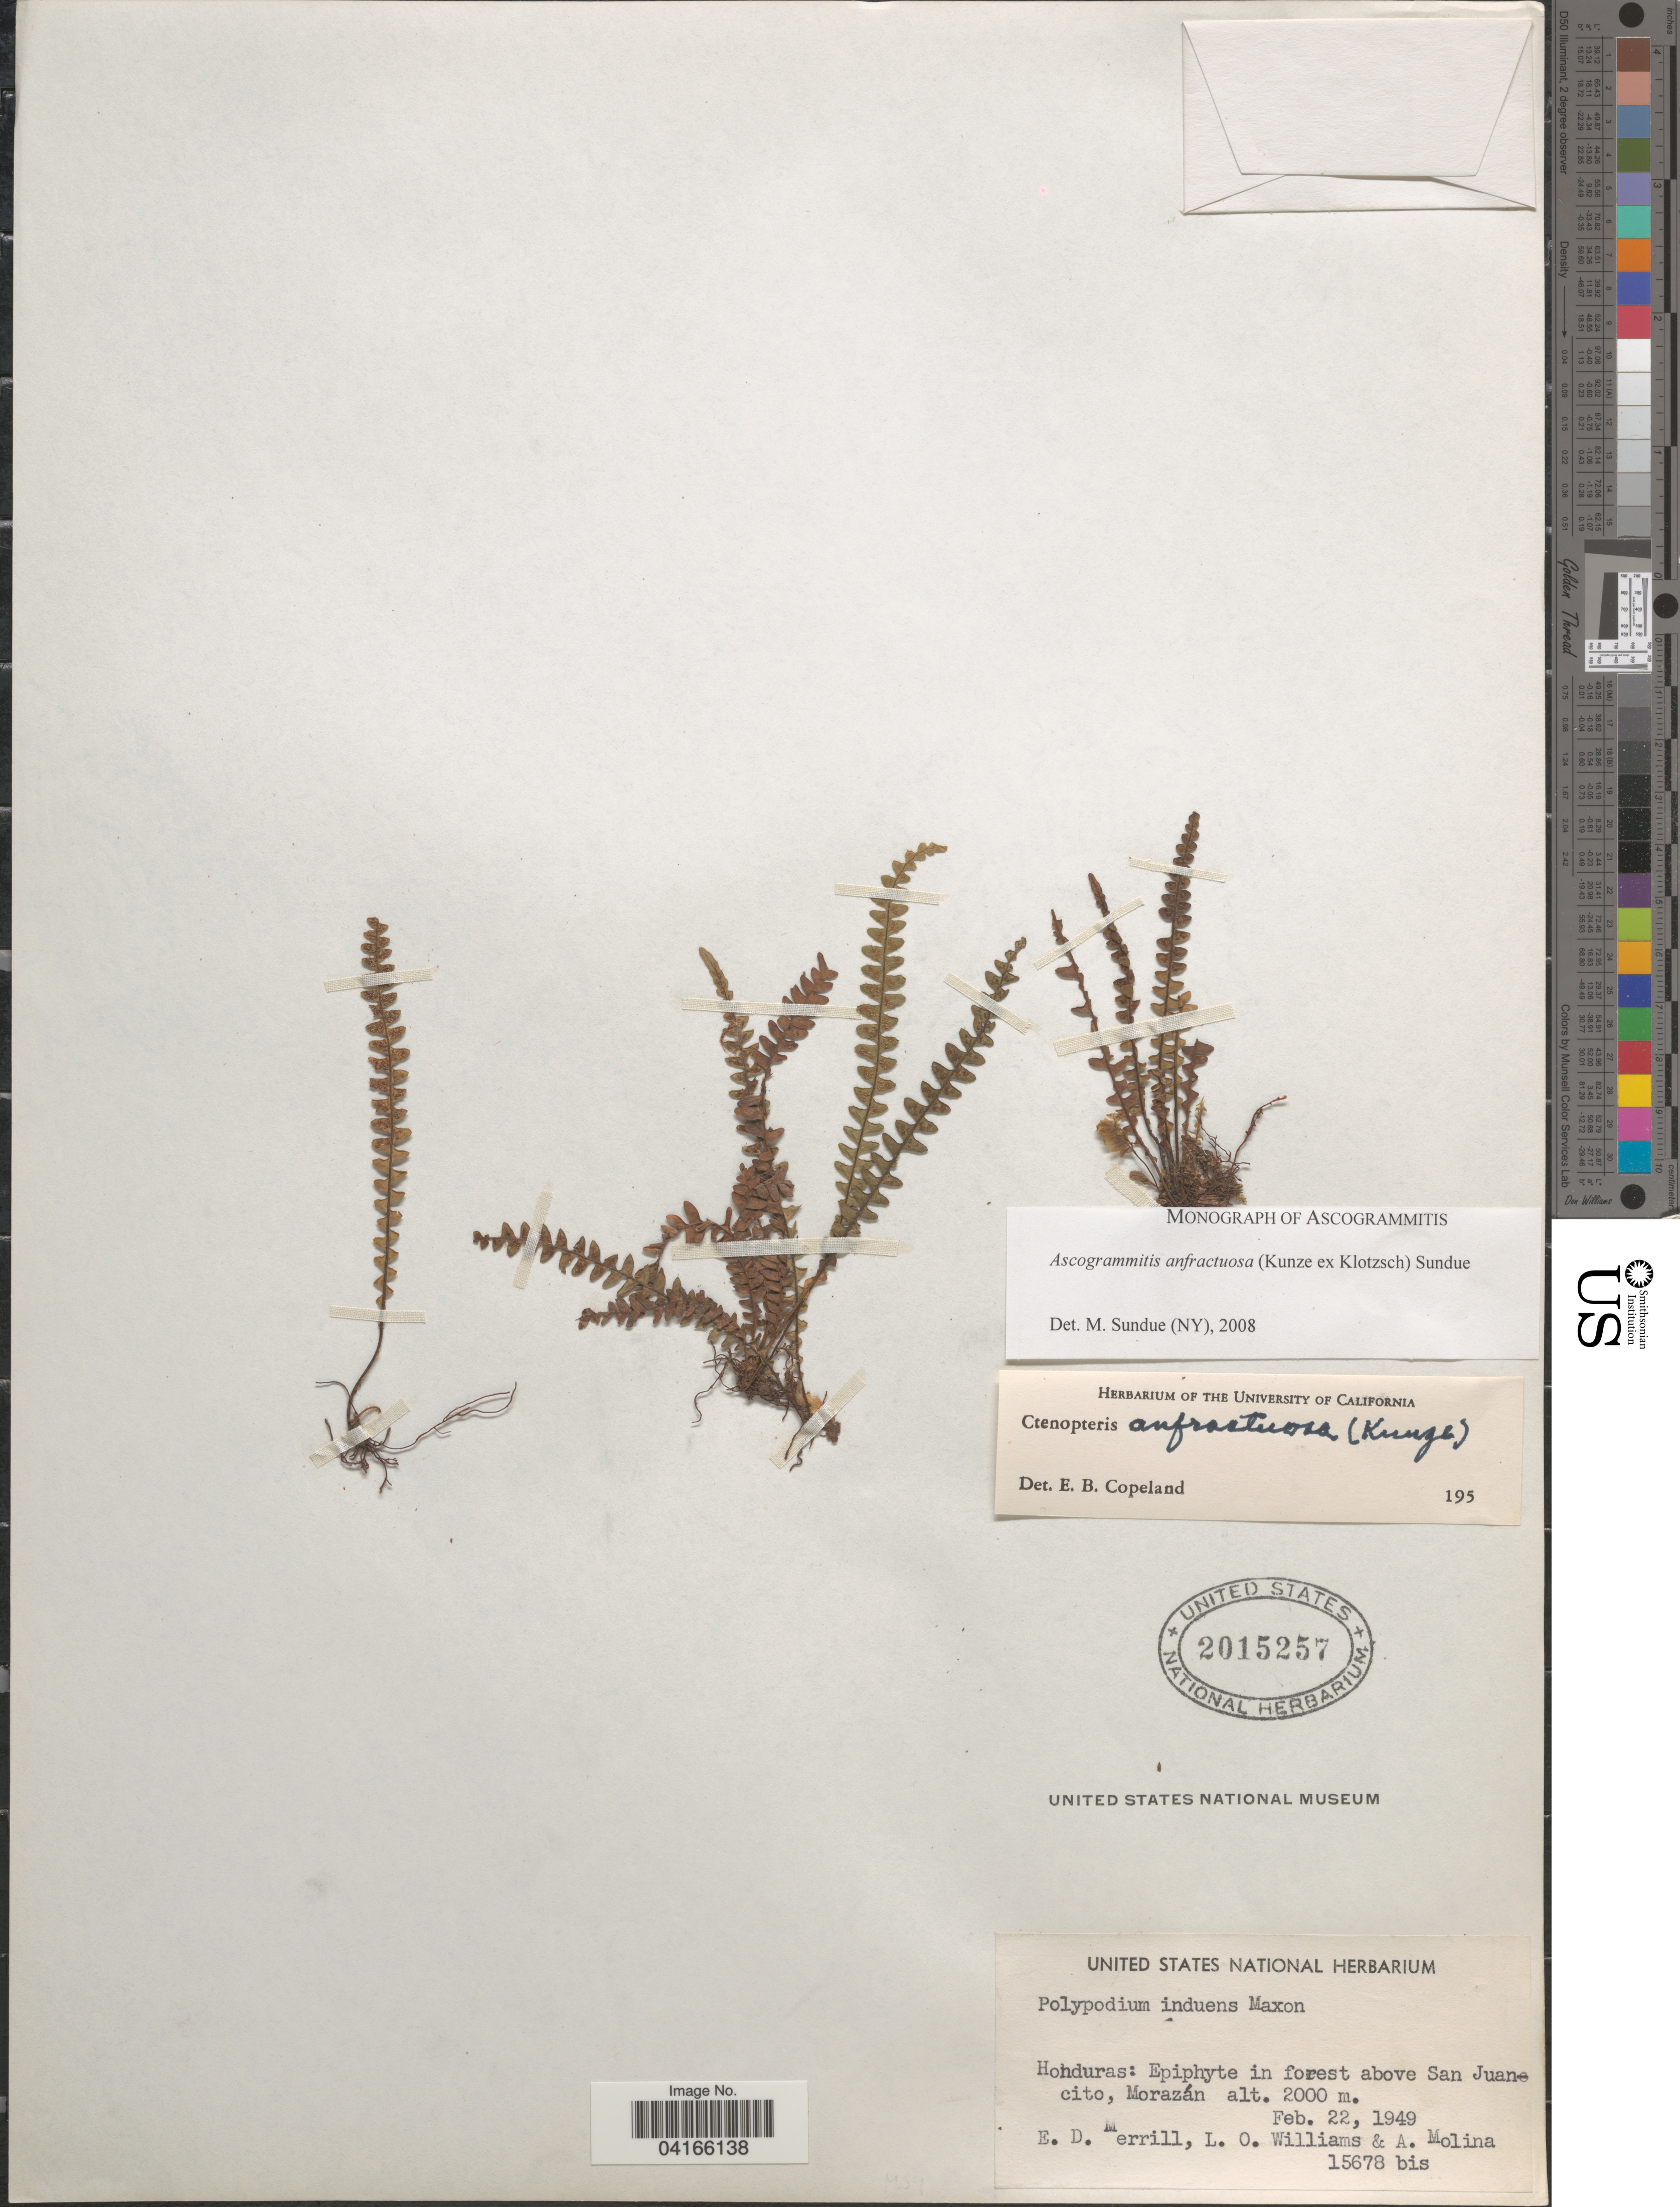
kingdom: Plantae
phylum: Tracheophyta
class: Polypodiopsida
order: Polypodiales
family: Polypodiaceae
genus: Ascogrammitis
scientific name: Ascogrammitis anfractuosa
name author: (Kunze ex Klotzsch) Sundue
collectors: E. D. Merrill, L. O. Williams & A. Molina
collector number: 15678bis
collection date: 1949-02-22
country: Honduras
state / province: Fco. Morazán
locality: Epiphyte in forest above San Juancito, Morazán.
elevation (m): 2000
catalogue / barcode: US 2015257